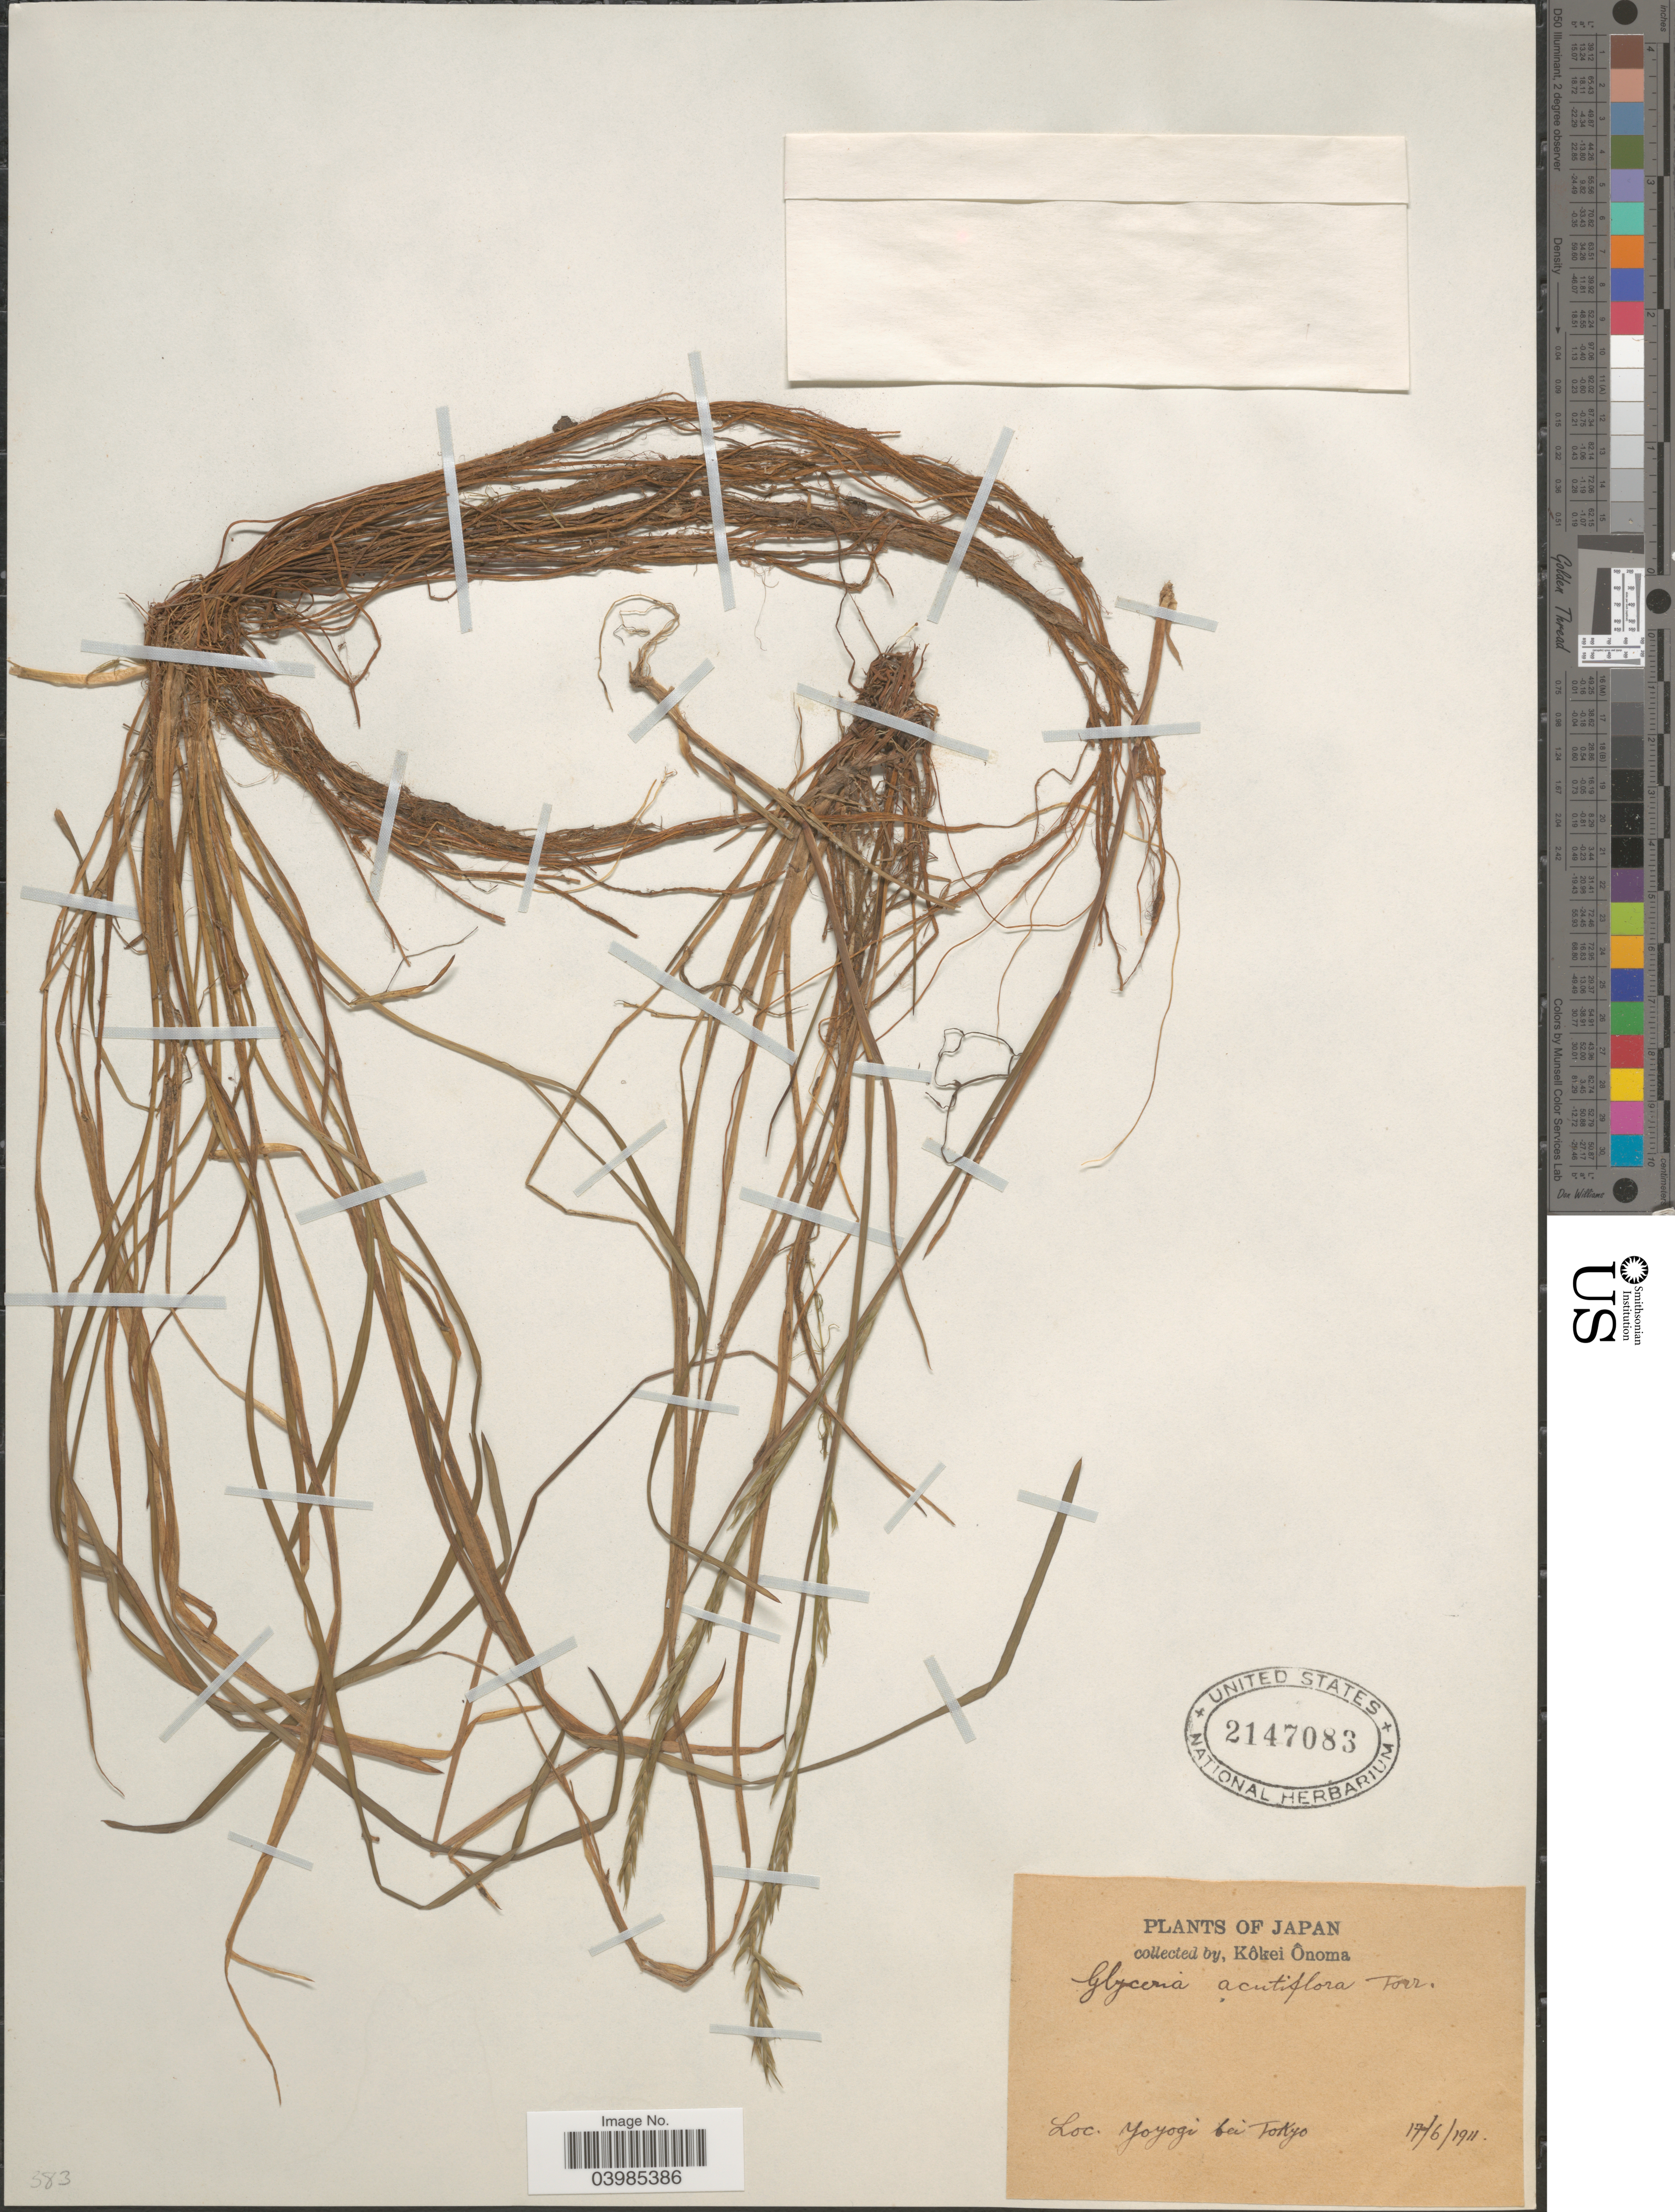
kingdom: Plantae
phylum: Tracheophyta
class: Liliopsida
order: Poales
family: Poaceae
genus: Glyceria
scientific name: Glyceria acutiflora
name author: Torr.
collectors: K. Onoma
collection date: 1911-06-17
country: Japan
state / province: Tokyo, Federal City of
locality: Yoyogi bei Tokyo.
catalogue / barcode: US 2147083